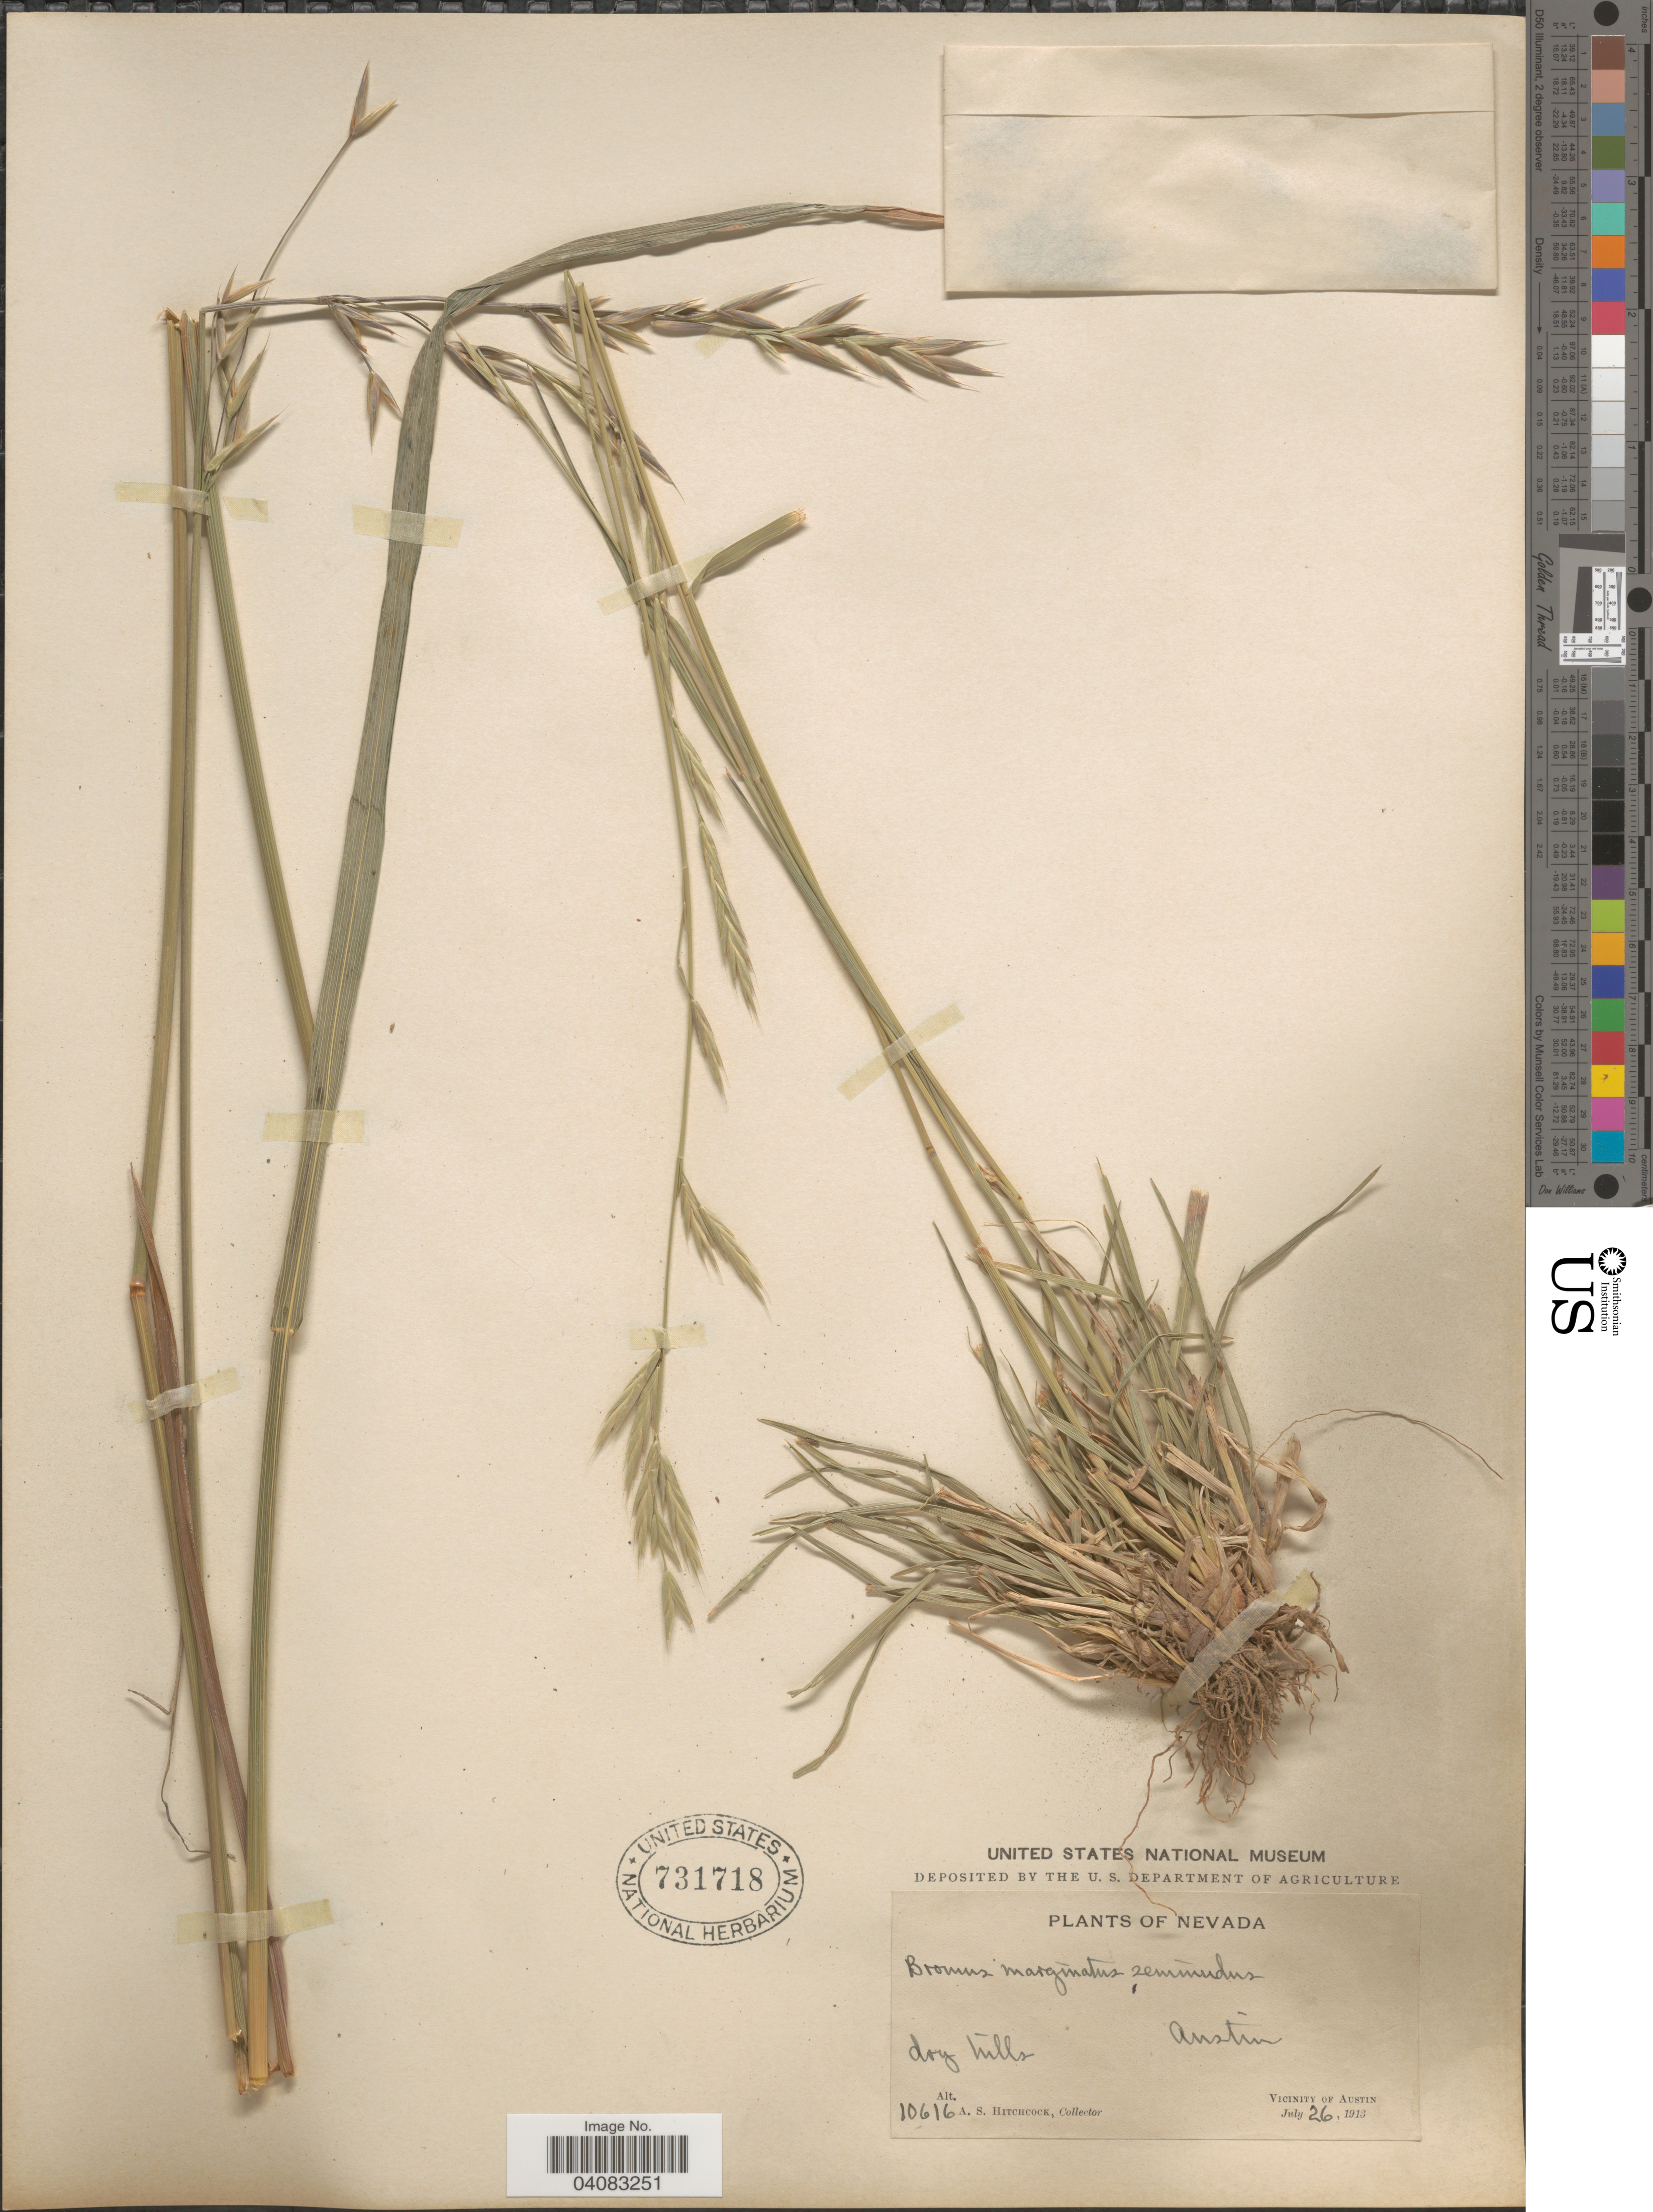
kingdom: Plantae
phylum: Tracheophyta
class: Liliopsida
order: Poales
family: Poaceae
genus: Bromus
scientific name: Bromus marginatus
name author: Nees ex Steud.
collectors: A. S. Hitchcock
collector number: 10616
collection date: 1913-07-26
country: United States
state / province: Nevada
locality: Dry hills. Austin. Vicinity of Austin.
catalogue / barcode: US 731718